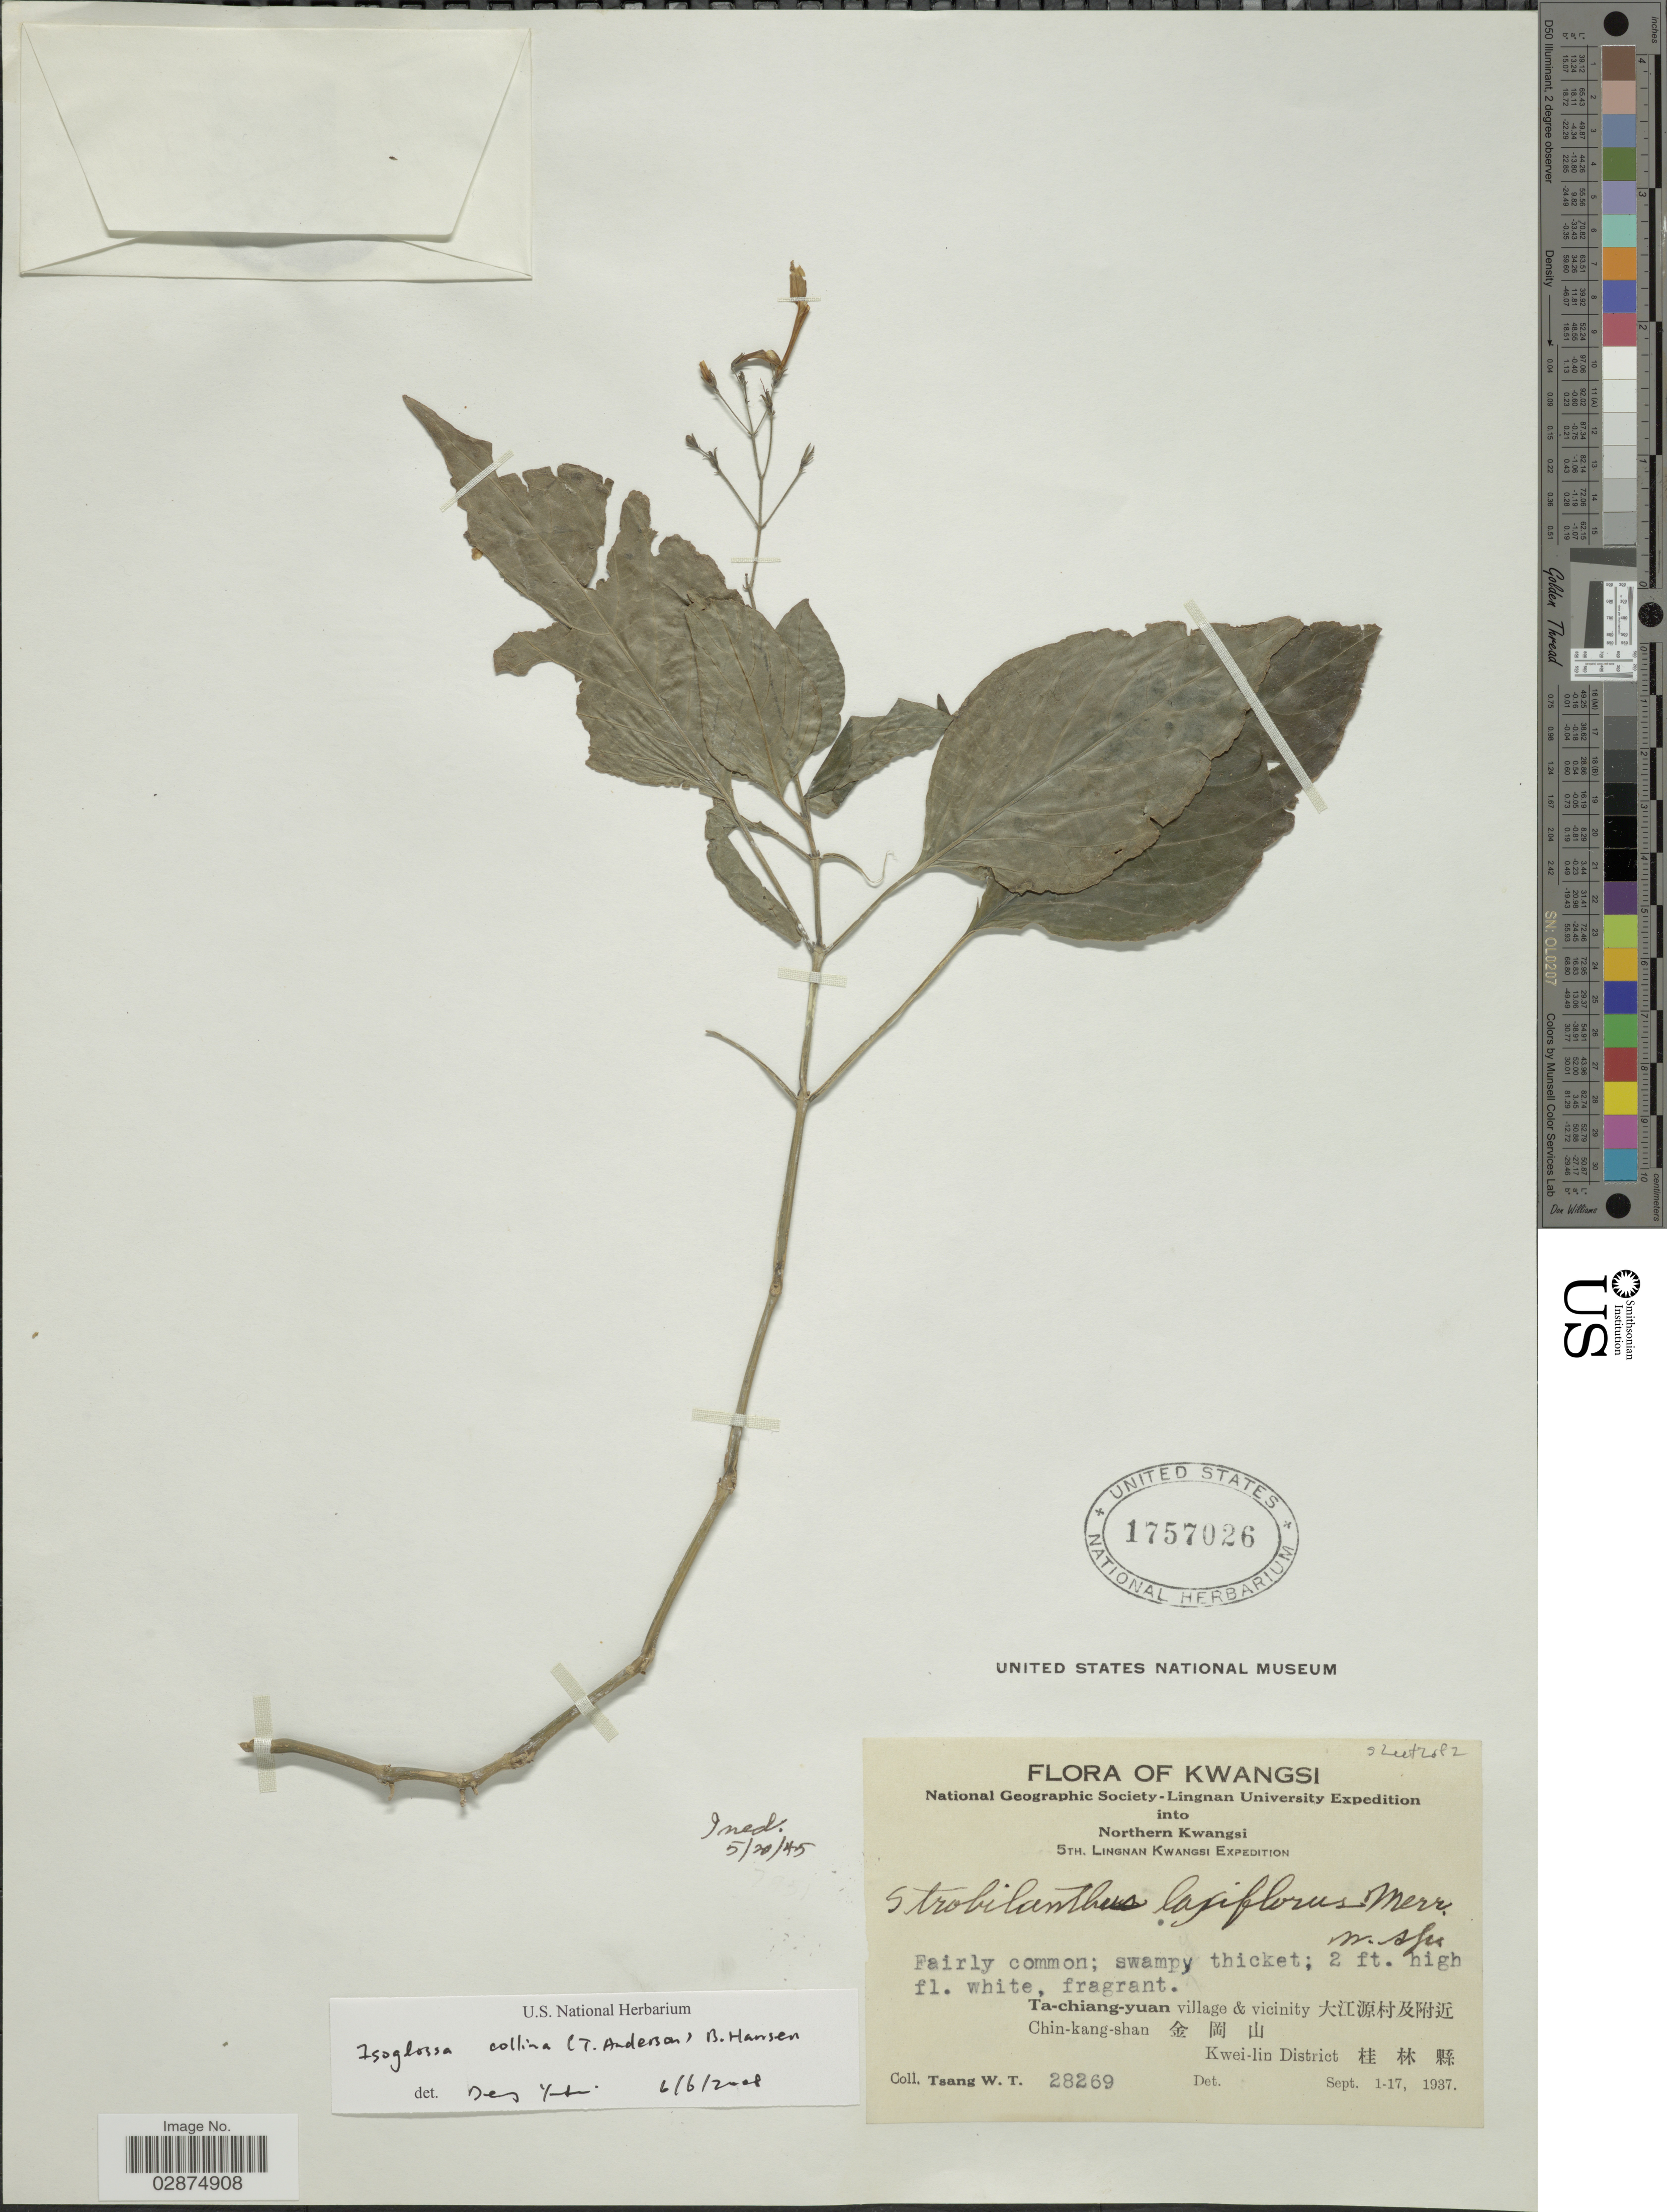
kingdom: Plantae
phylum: Tracheophyta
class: Magnoliopsida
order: Lamiales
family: Acanthaceae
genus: Isoglossa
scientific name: Isoglossa collina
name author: (T. Anderson) B. Hansen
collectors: W. T. Tsang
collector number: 28269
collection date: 1937-09-01/1937-09-17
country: China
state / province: Guangxi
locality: Kwangsi. Northern Kwangsi. Ta-chiang-yuan village & vicinity X. Chin-kang-shan X. Kwei-lin District X.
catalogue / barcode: US 1757026